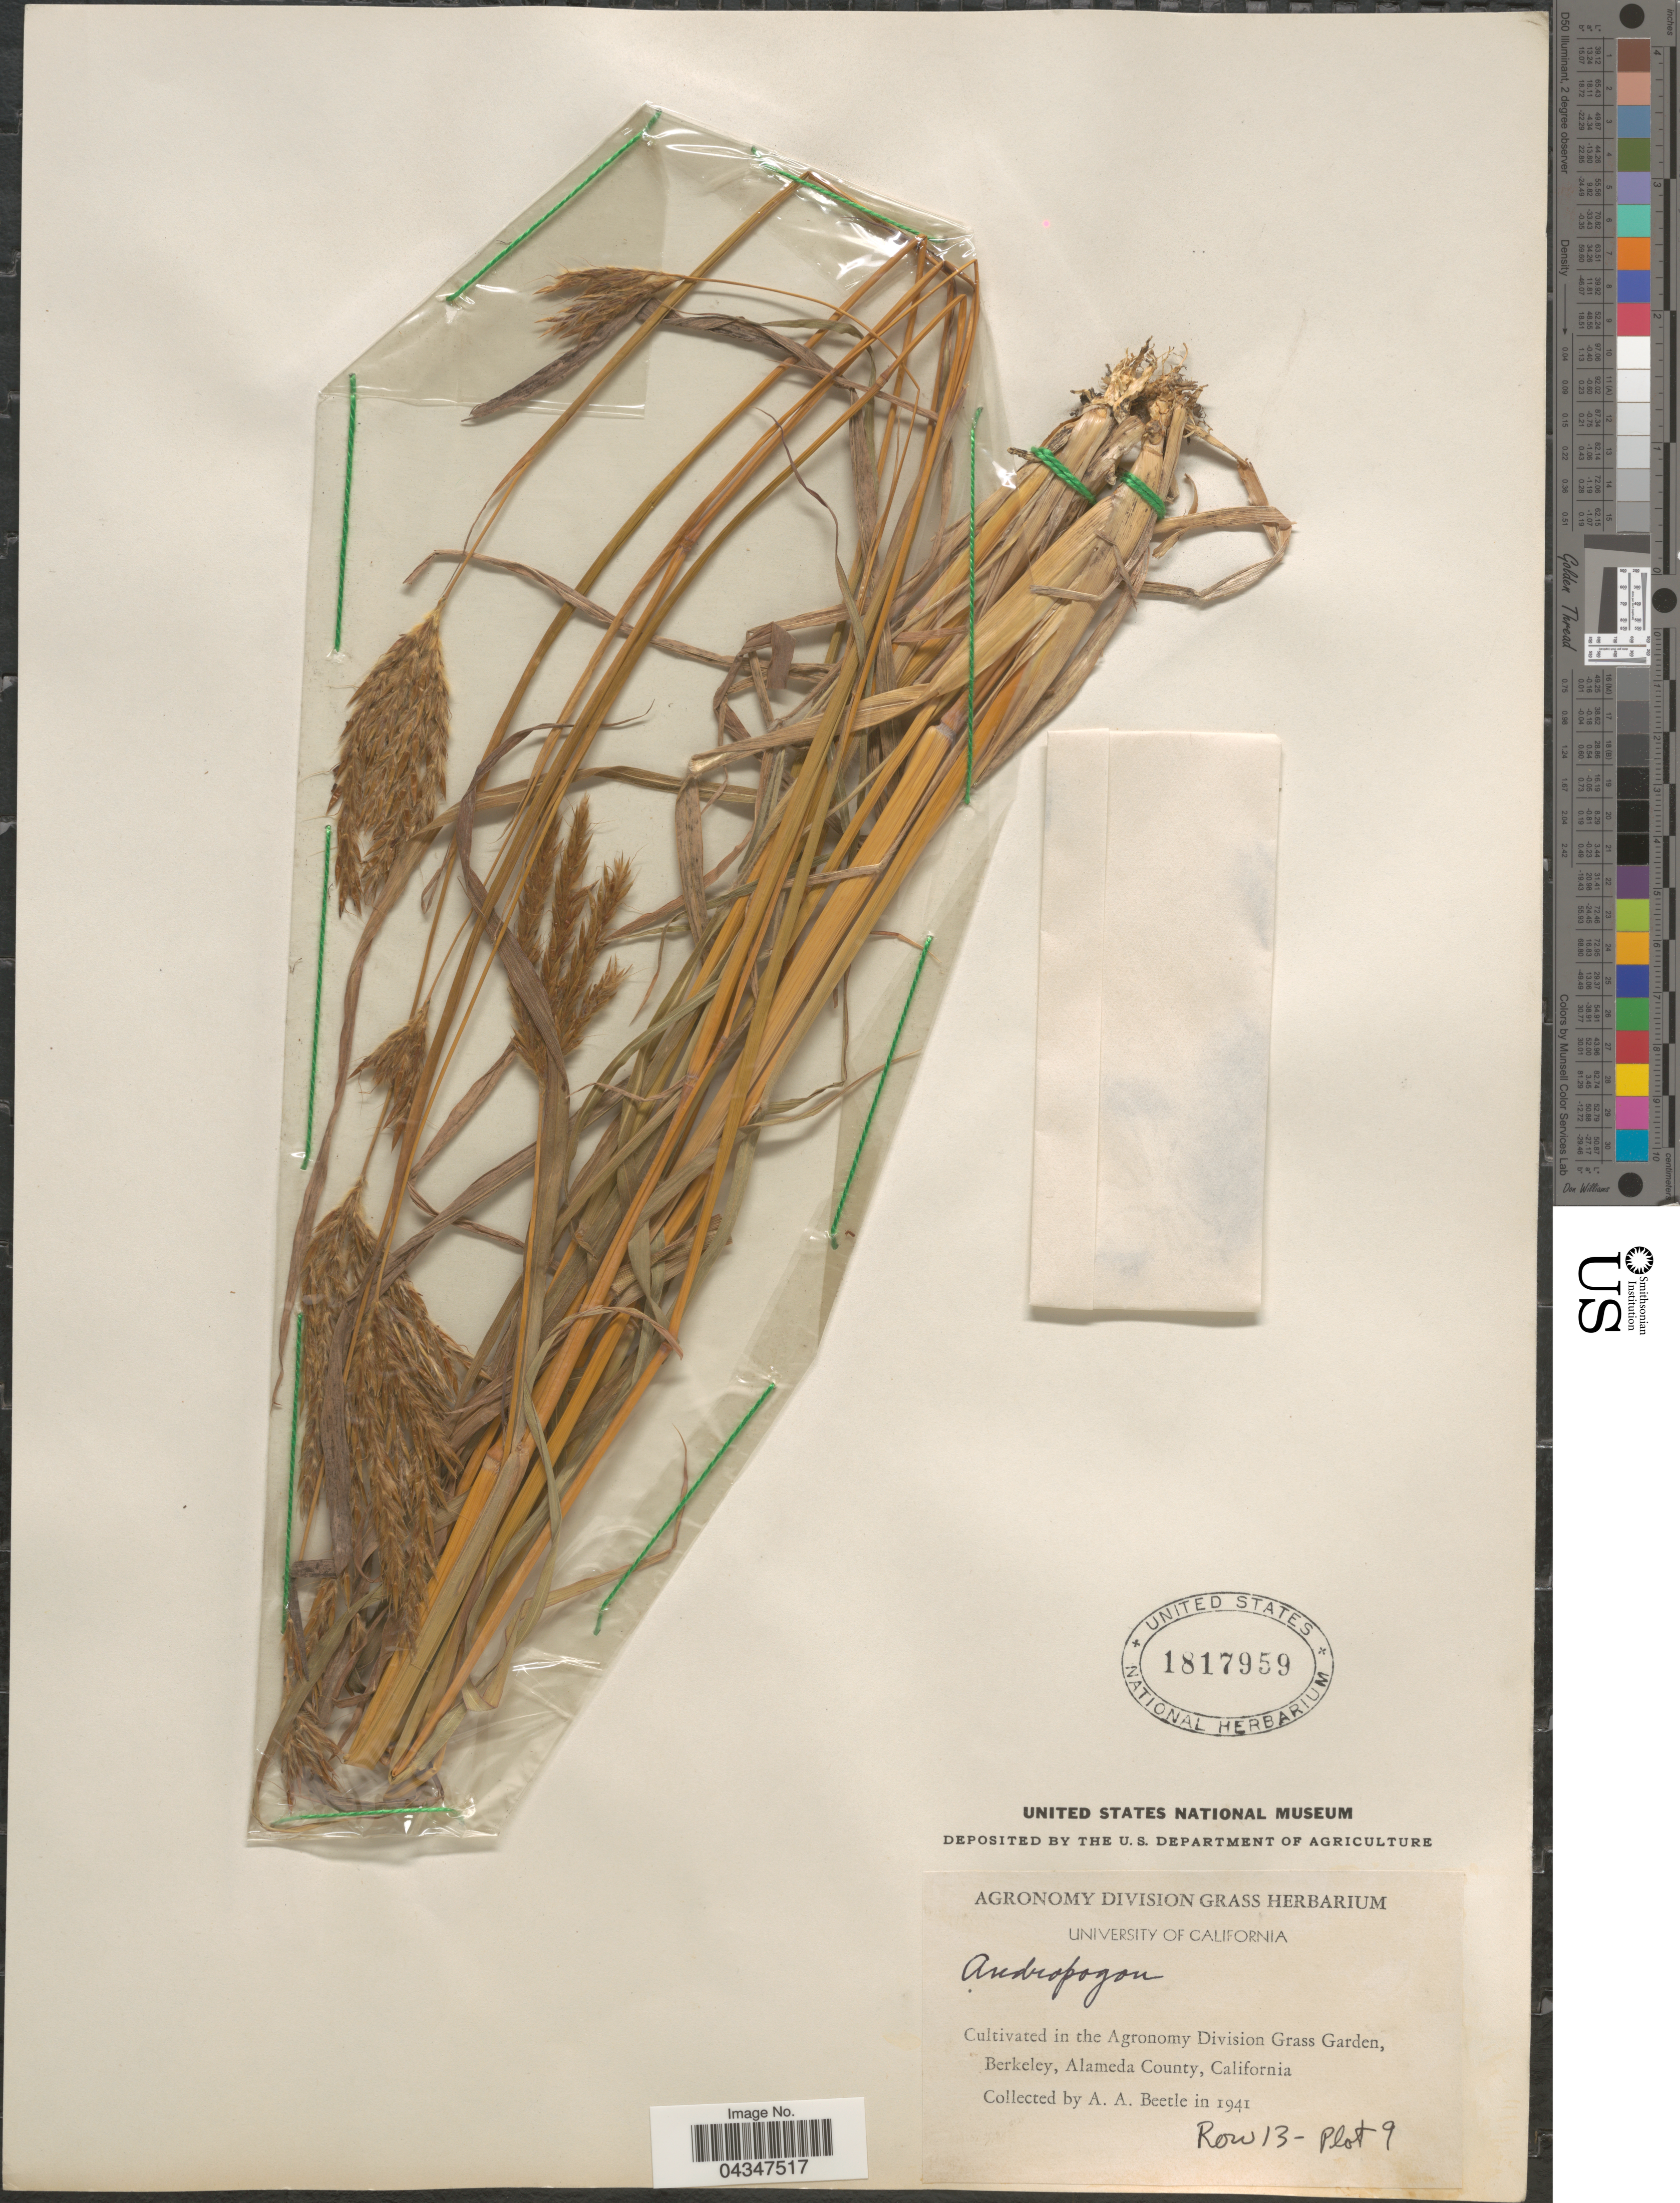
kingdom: Plantae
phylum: Tracheophyta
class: Liliopsida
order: Poales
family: Poaceae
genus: Andropogon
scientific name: Andropogon sp.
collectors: A. A. Beetle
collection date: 1941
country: United States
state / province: California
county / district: Alameda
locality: In the Agronomy Division Grass Garden, Berkeley, Alameda County. Row 13- Plot 9.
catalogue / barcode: US 1817959